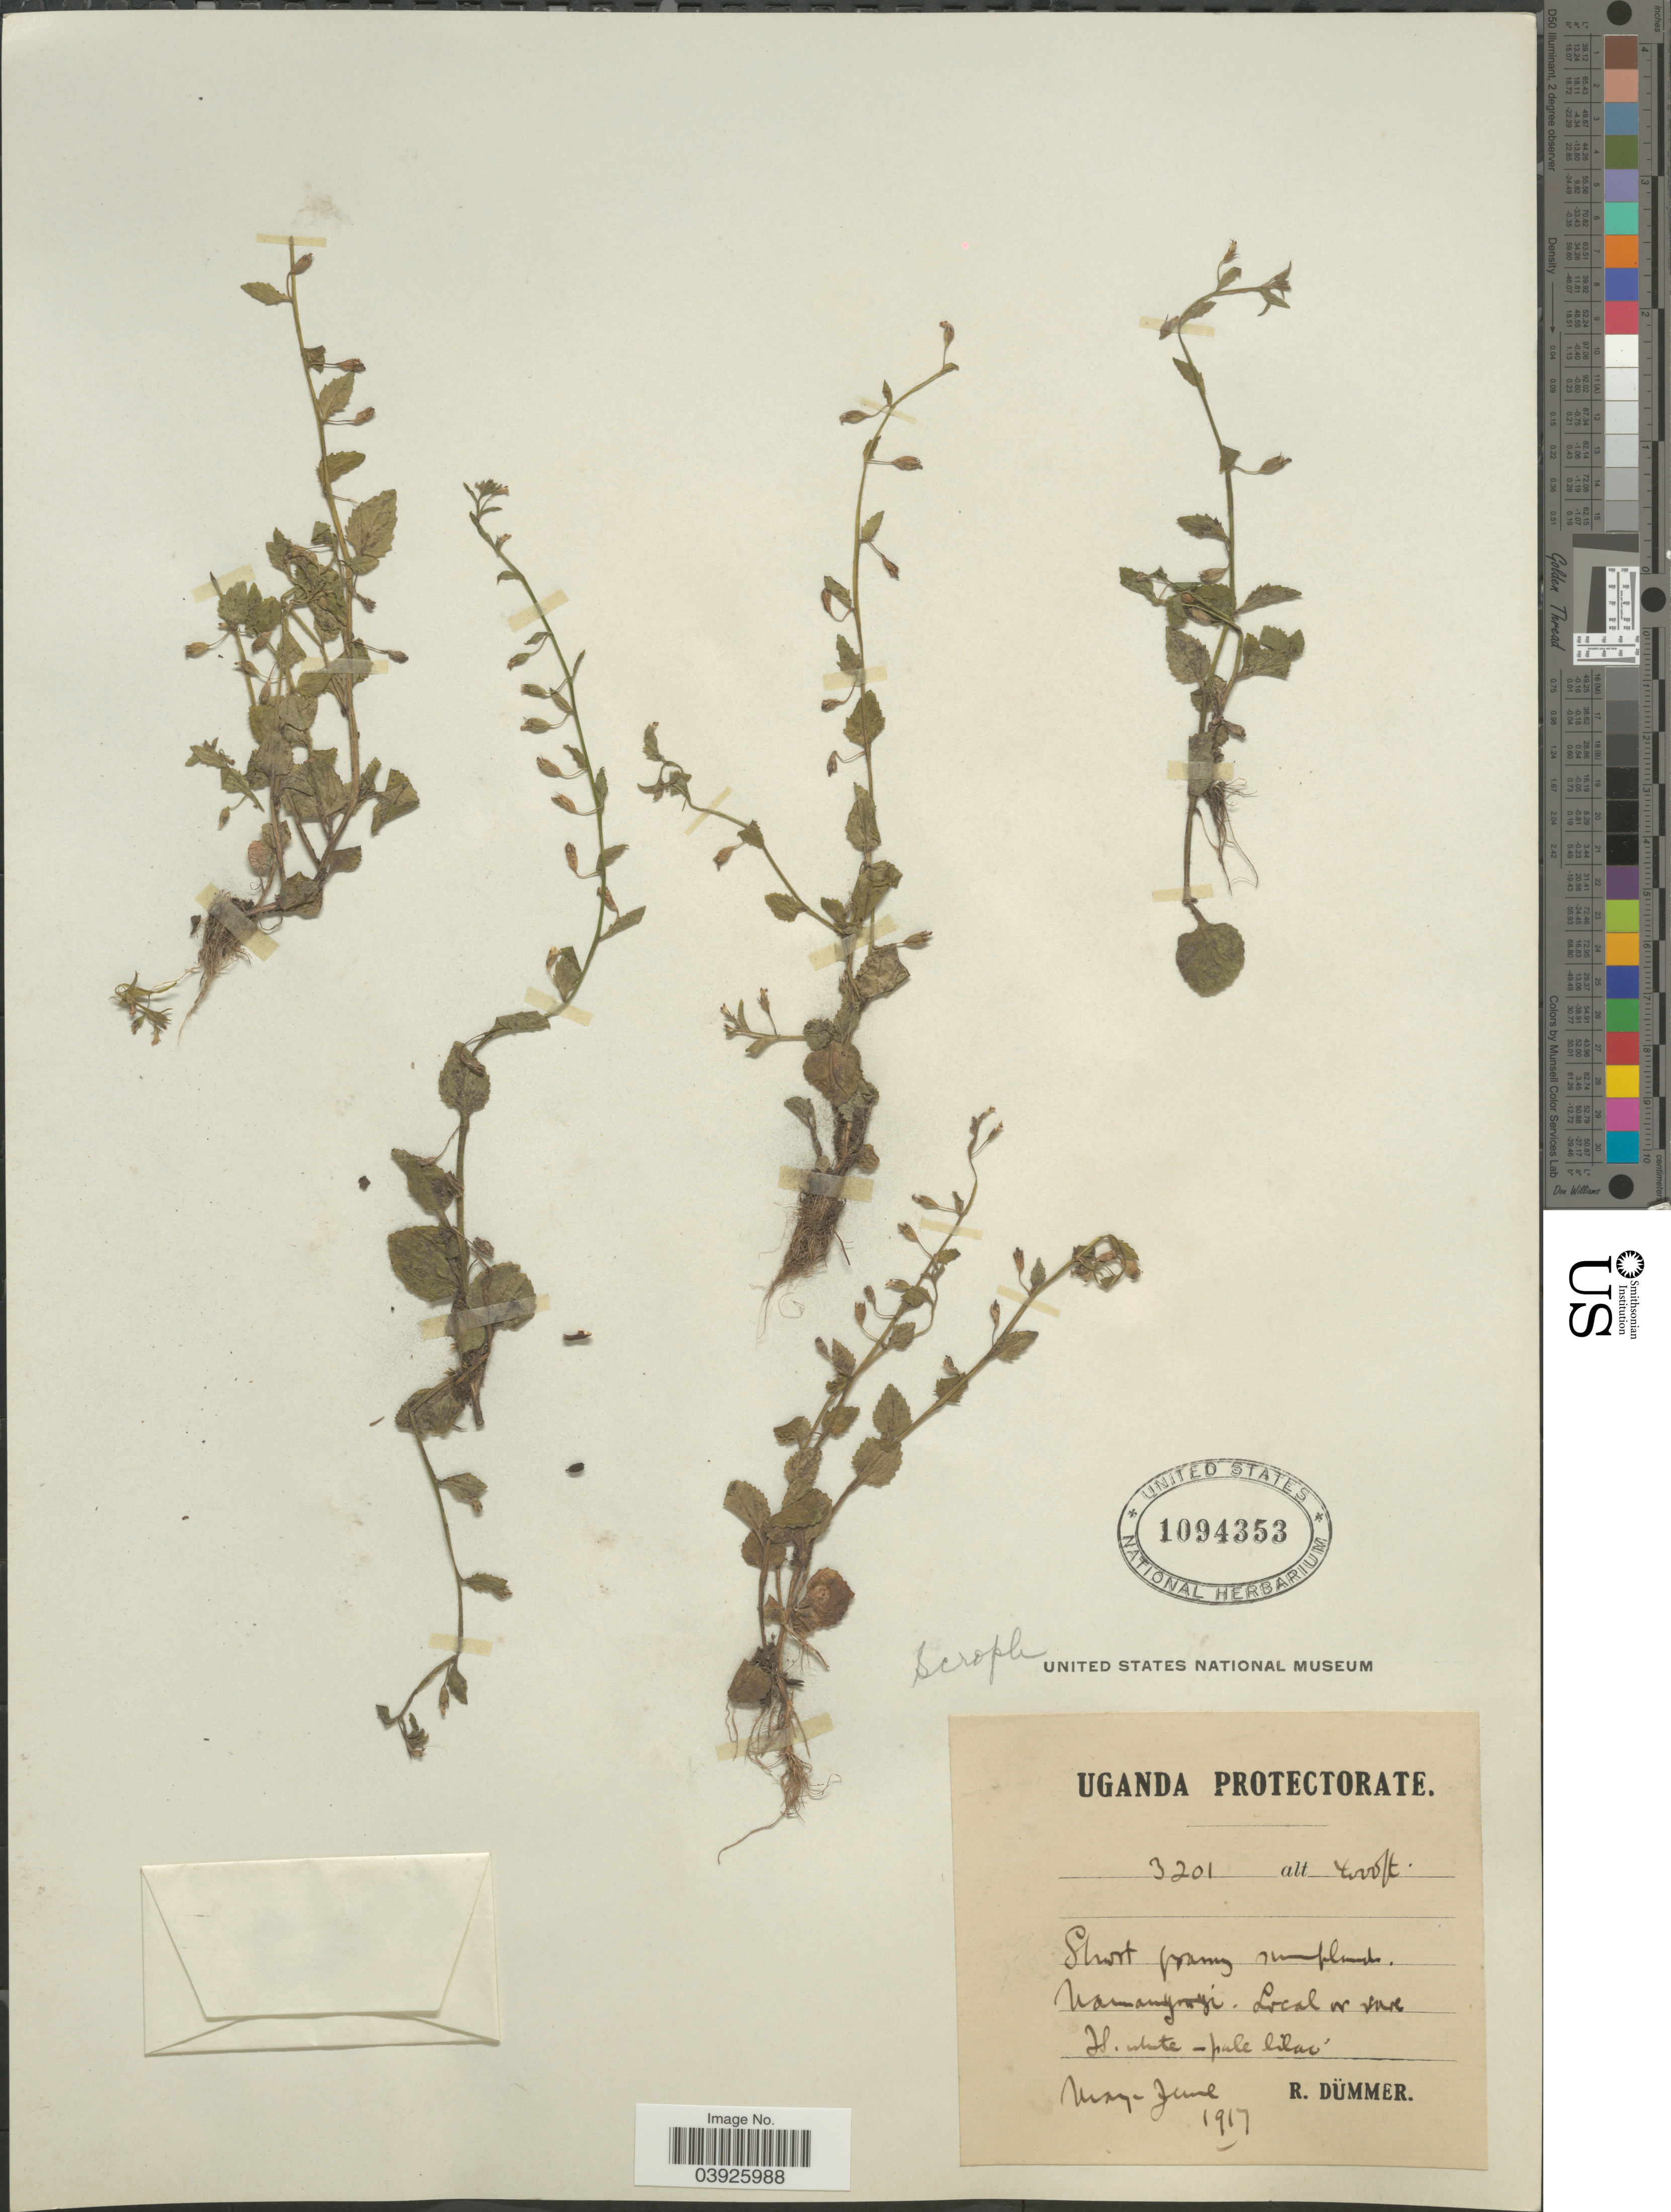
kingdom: Plantae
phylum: Tracheophyta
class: Magnoliopsida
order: Lamiales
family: Scrophulariaceae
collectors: R. A. Dümmer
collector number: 3201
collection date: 1917-05/1917-06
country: Uganda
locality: Uganda Protectorate. Namanyazi.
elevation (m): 1219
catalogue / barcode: US 1094353